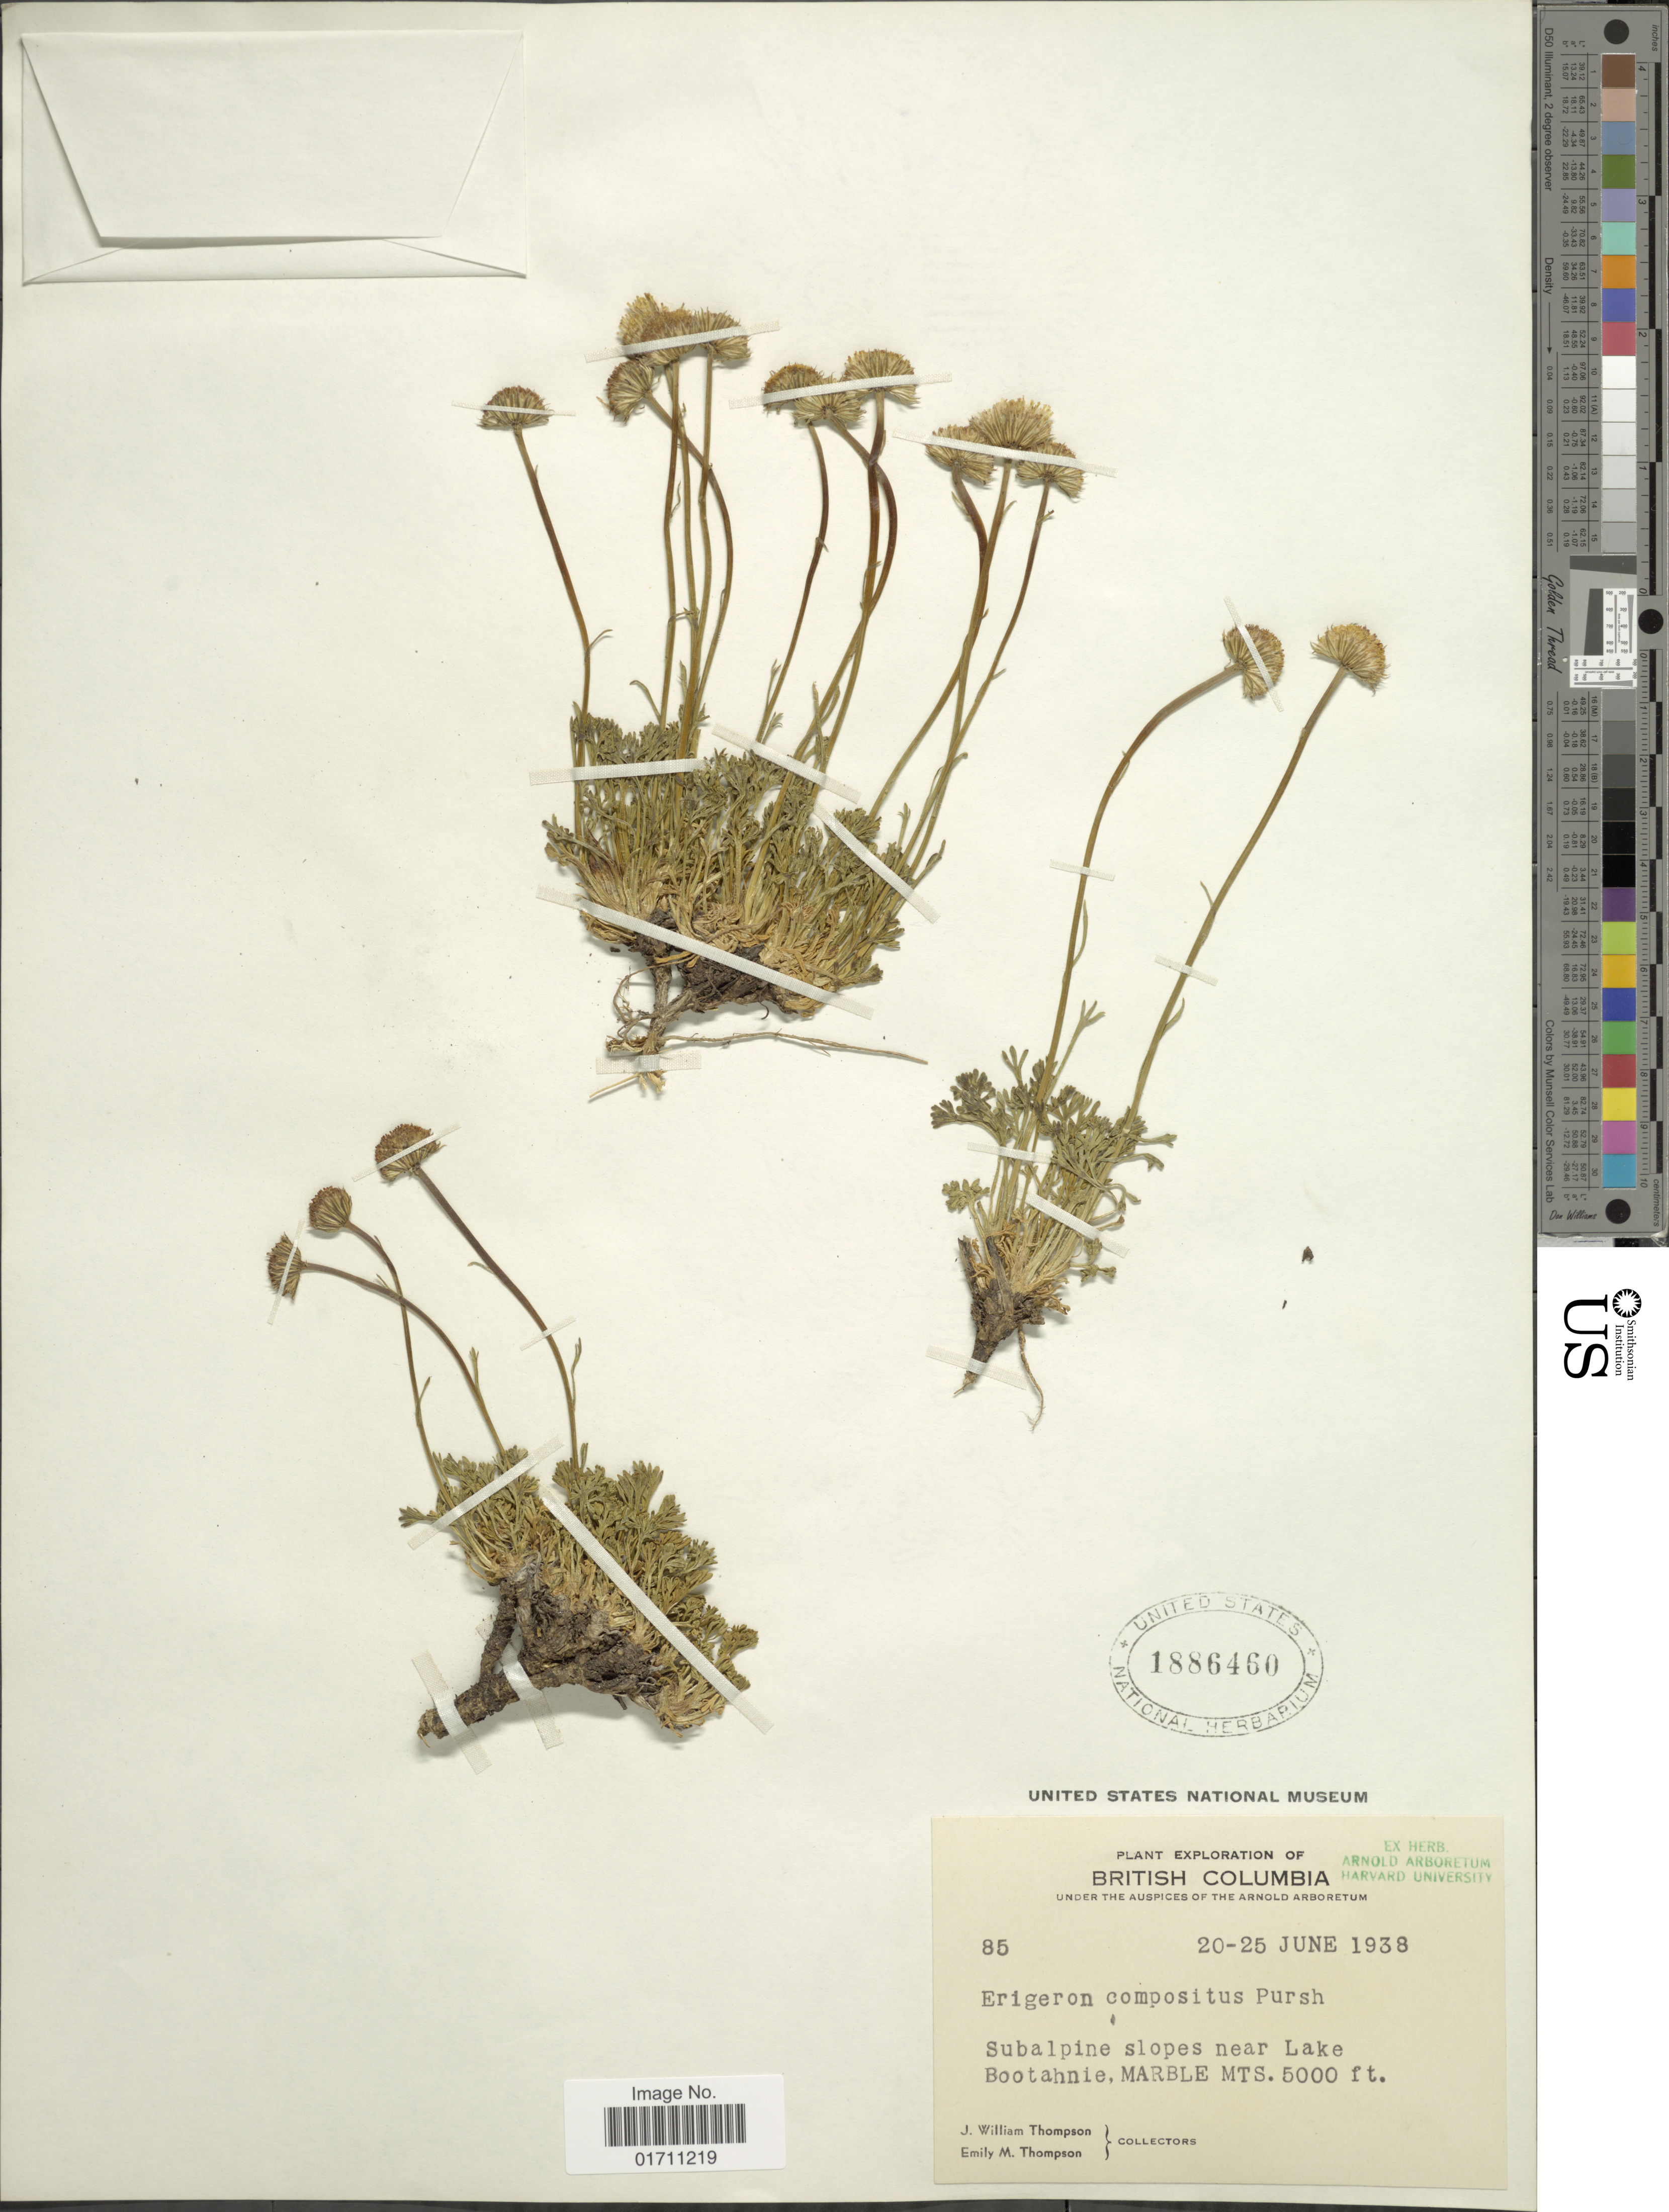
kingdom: Plantae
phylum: Tracheophyta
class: Magnoliopsida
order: Asterales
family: Asteraceae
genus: Erigeron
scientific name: Erigeron compositus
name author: Pursh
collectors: J. W. Thompson & E. M. Thompson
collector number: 85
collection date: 1938-06-20/1938-06-25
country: Canada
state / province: British Columbia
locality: Subalpine slopes near Lake Bootahnie, Marble Mts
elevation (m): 1524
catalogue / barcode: US 1886460